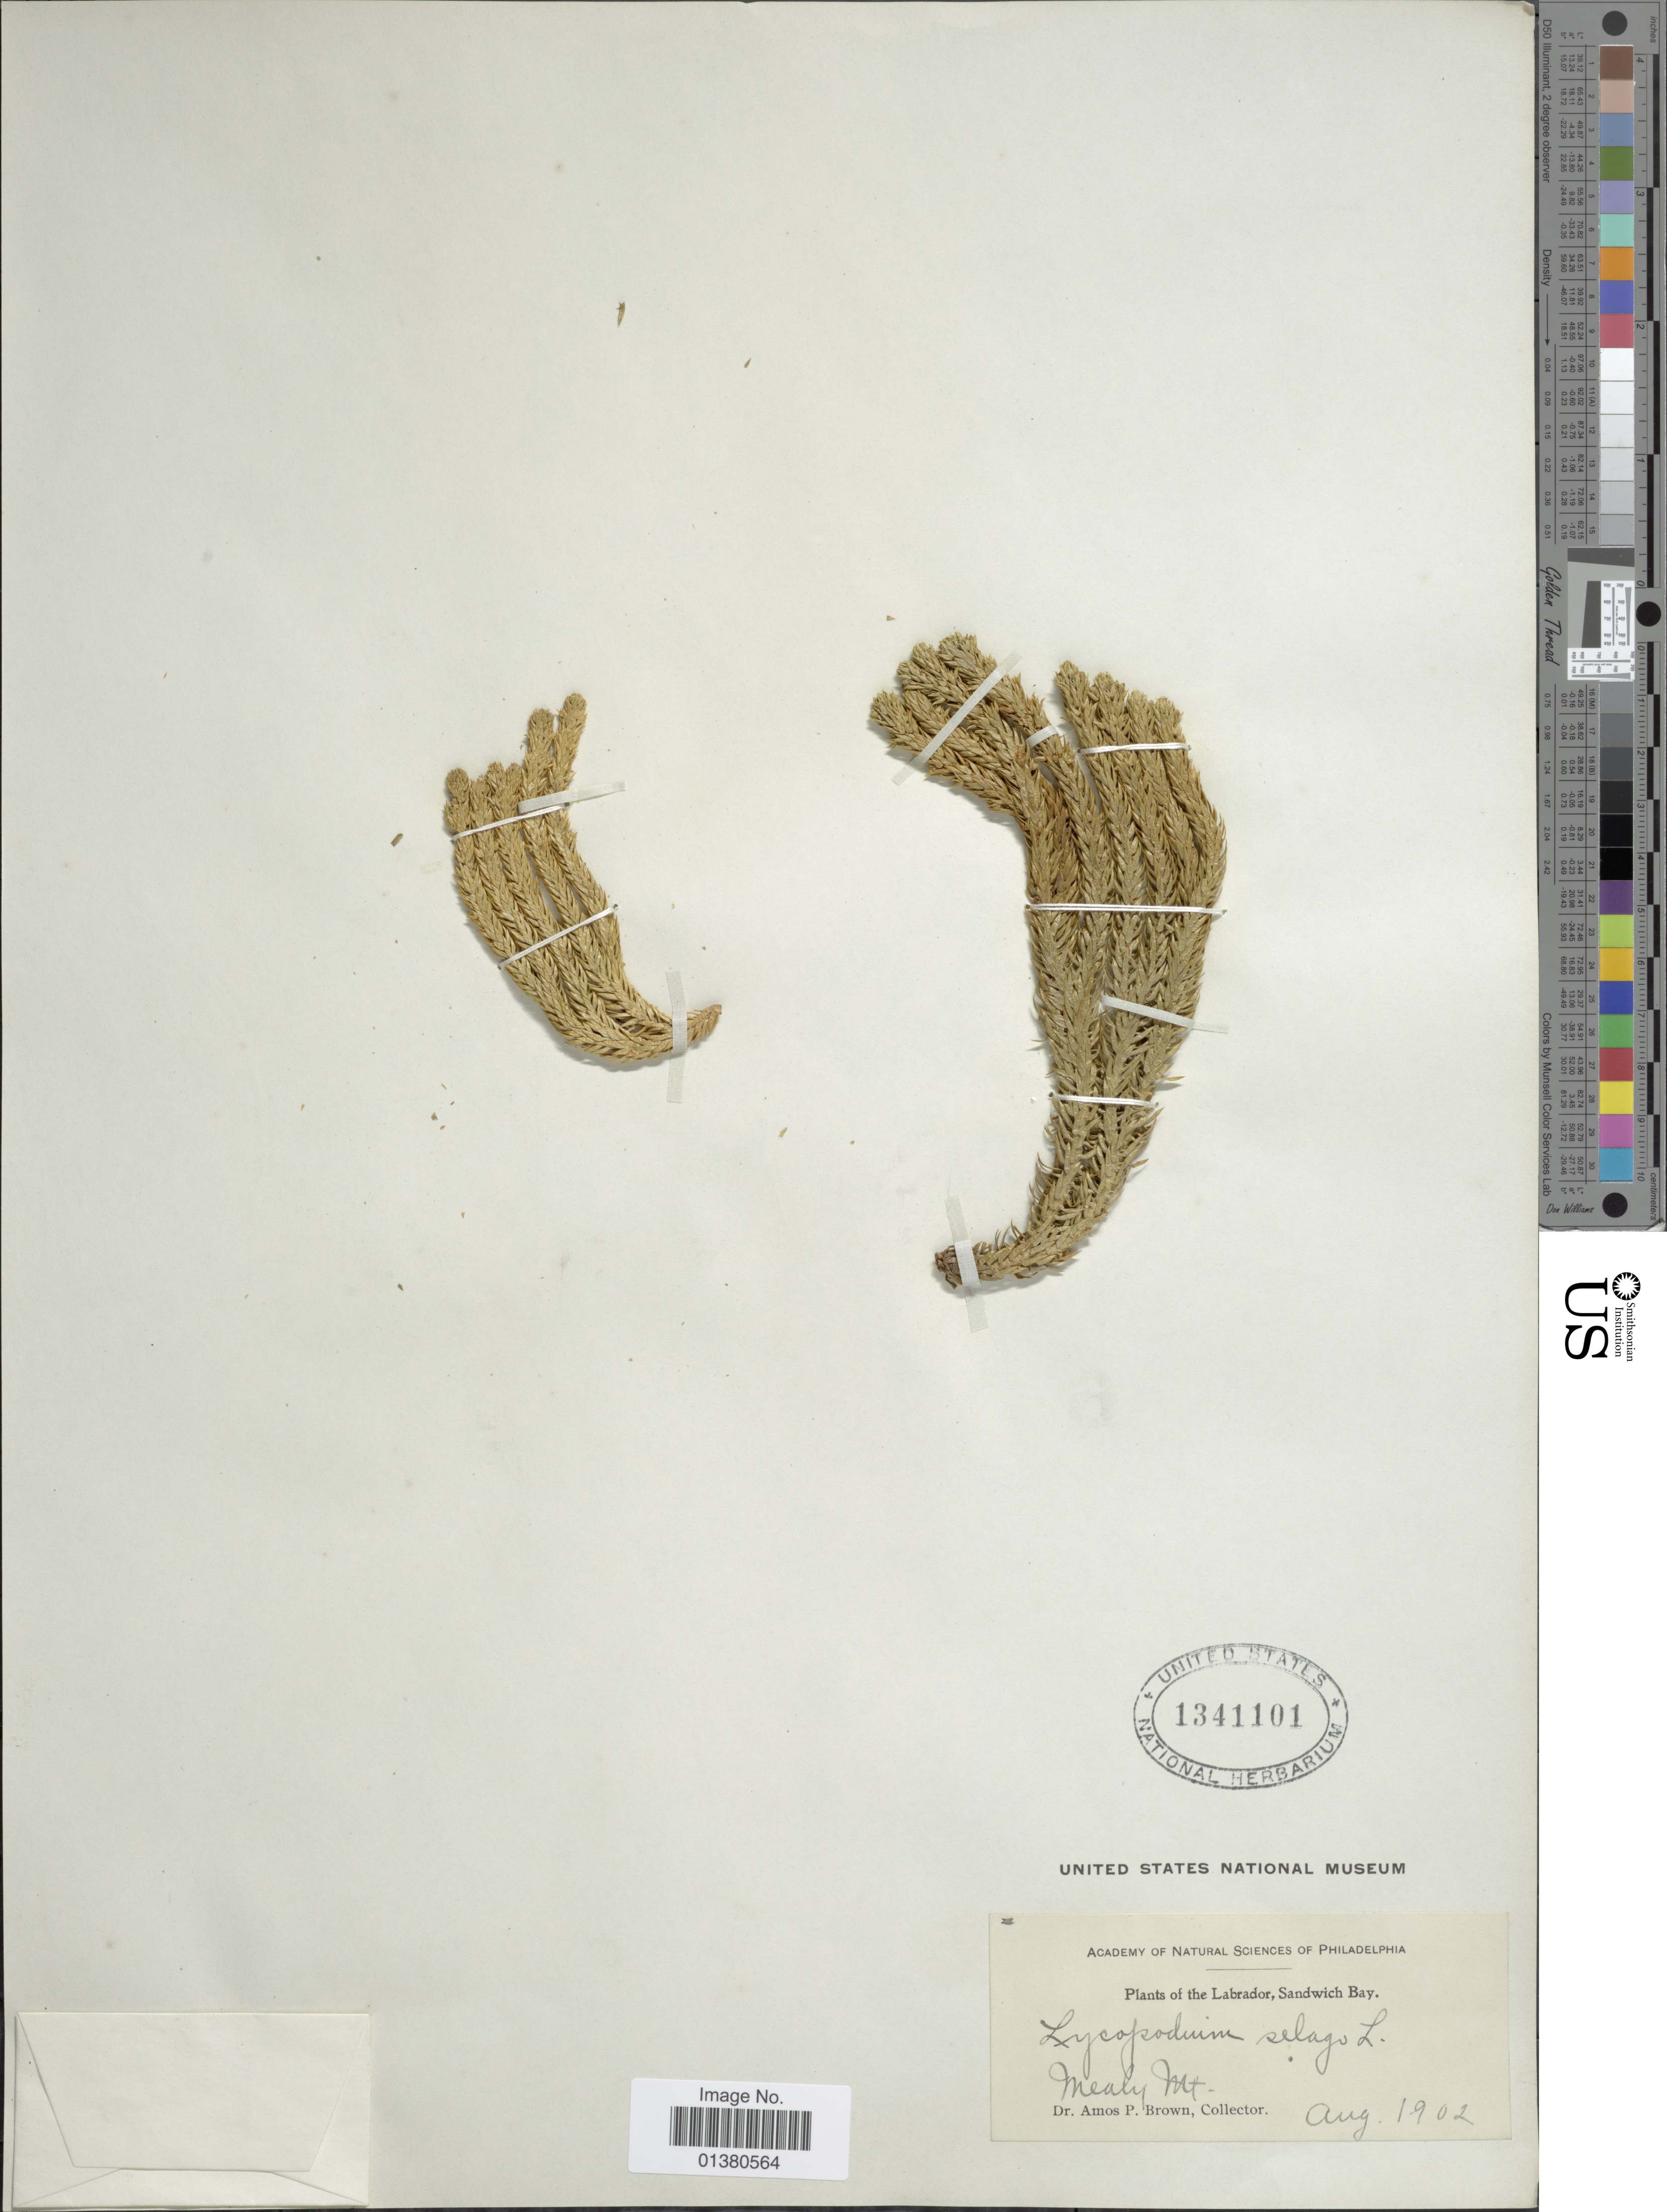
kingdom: Plantae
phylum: Tracheophyta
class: Lycopodiopsida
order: Lycopodiales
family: Lycopodiaceae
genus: Huperzia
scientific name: Huperzia selago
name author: (L.) Bernh. ex Schrank & Mart.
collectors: A. P. Br.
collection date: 1902-08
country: Canada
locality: The Labrador, Sandwich Bay, Mealy Mt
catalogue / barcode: US 1341101